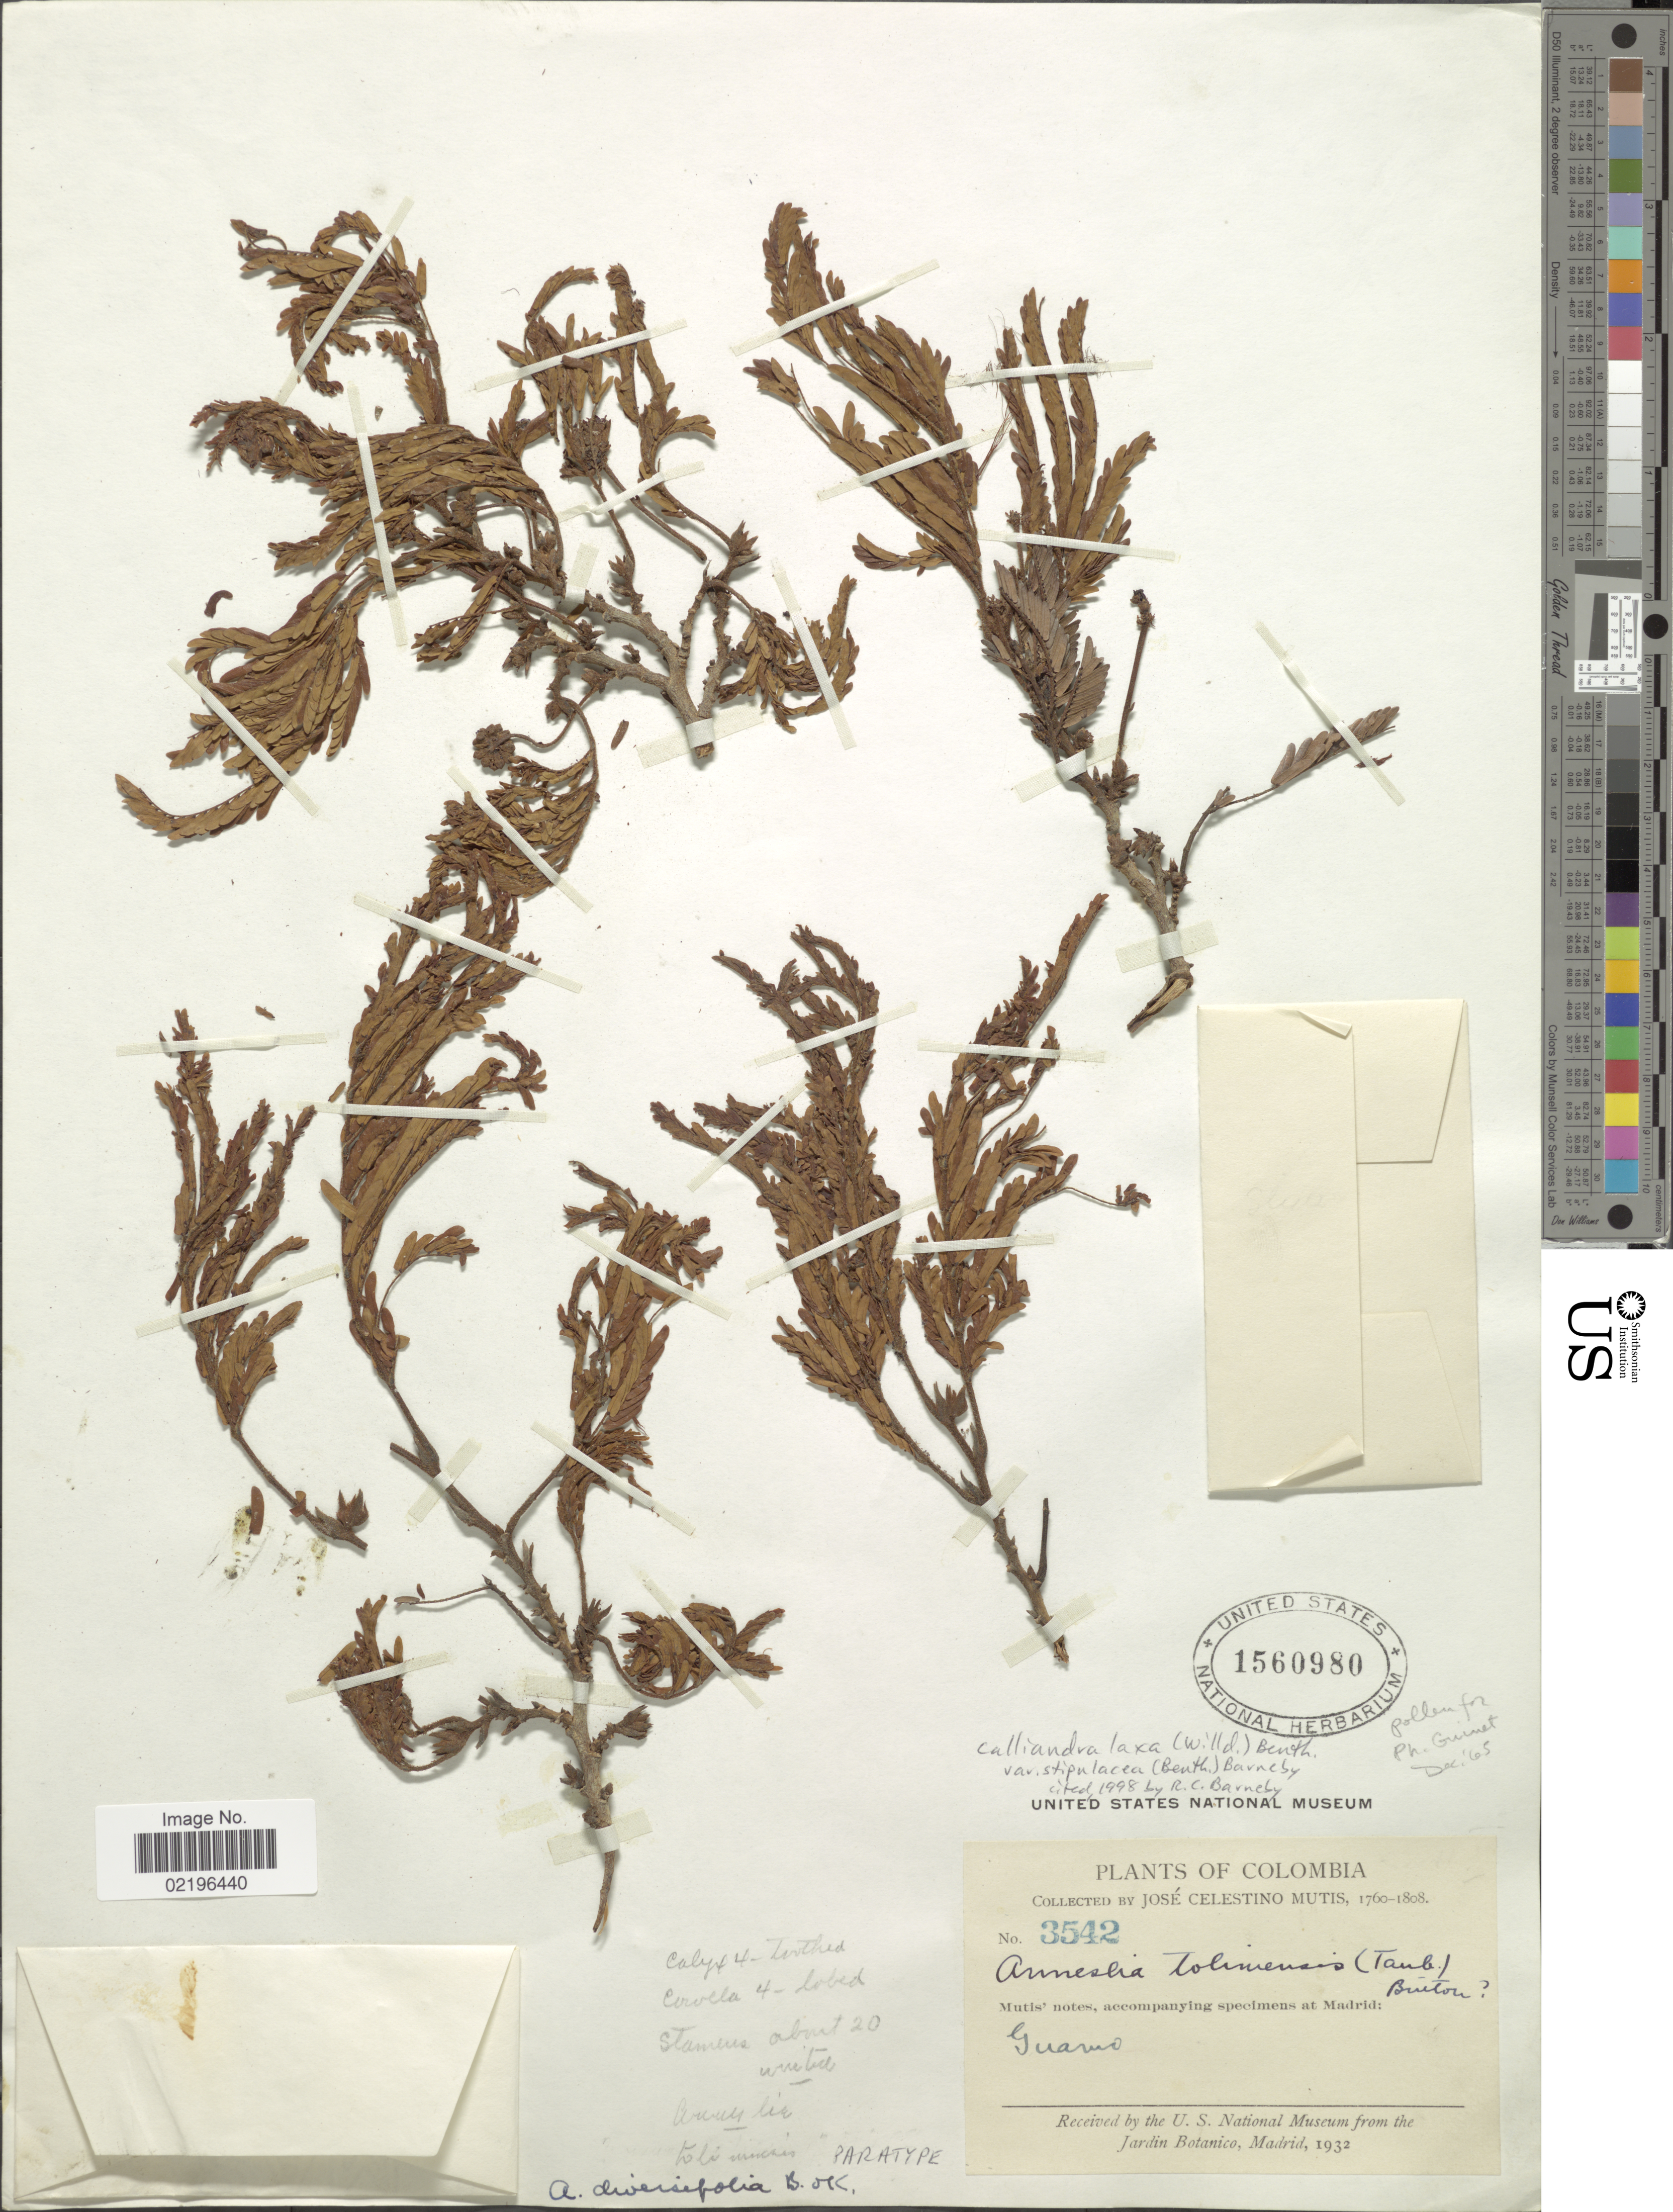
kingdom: Plantae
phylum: Tracheophyta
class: Magnoliopsida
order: Fabales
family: Fabaceae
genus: Calliandra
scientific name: Calliandra laxa var. stipulacea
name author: (Benth.) Barneby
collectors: J. C. B. Mutis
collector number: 3542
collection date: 1760/1808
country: Colombia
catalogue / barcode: US 1560980